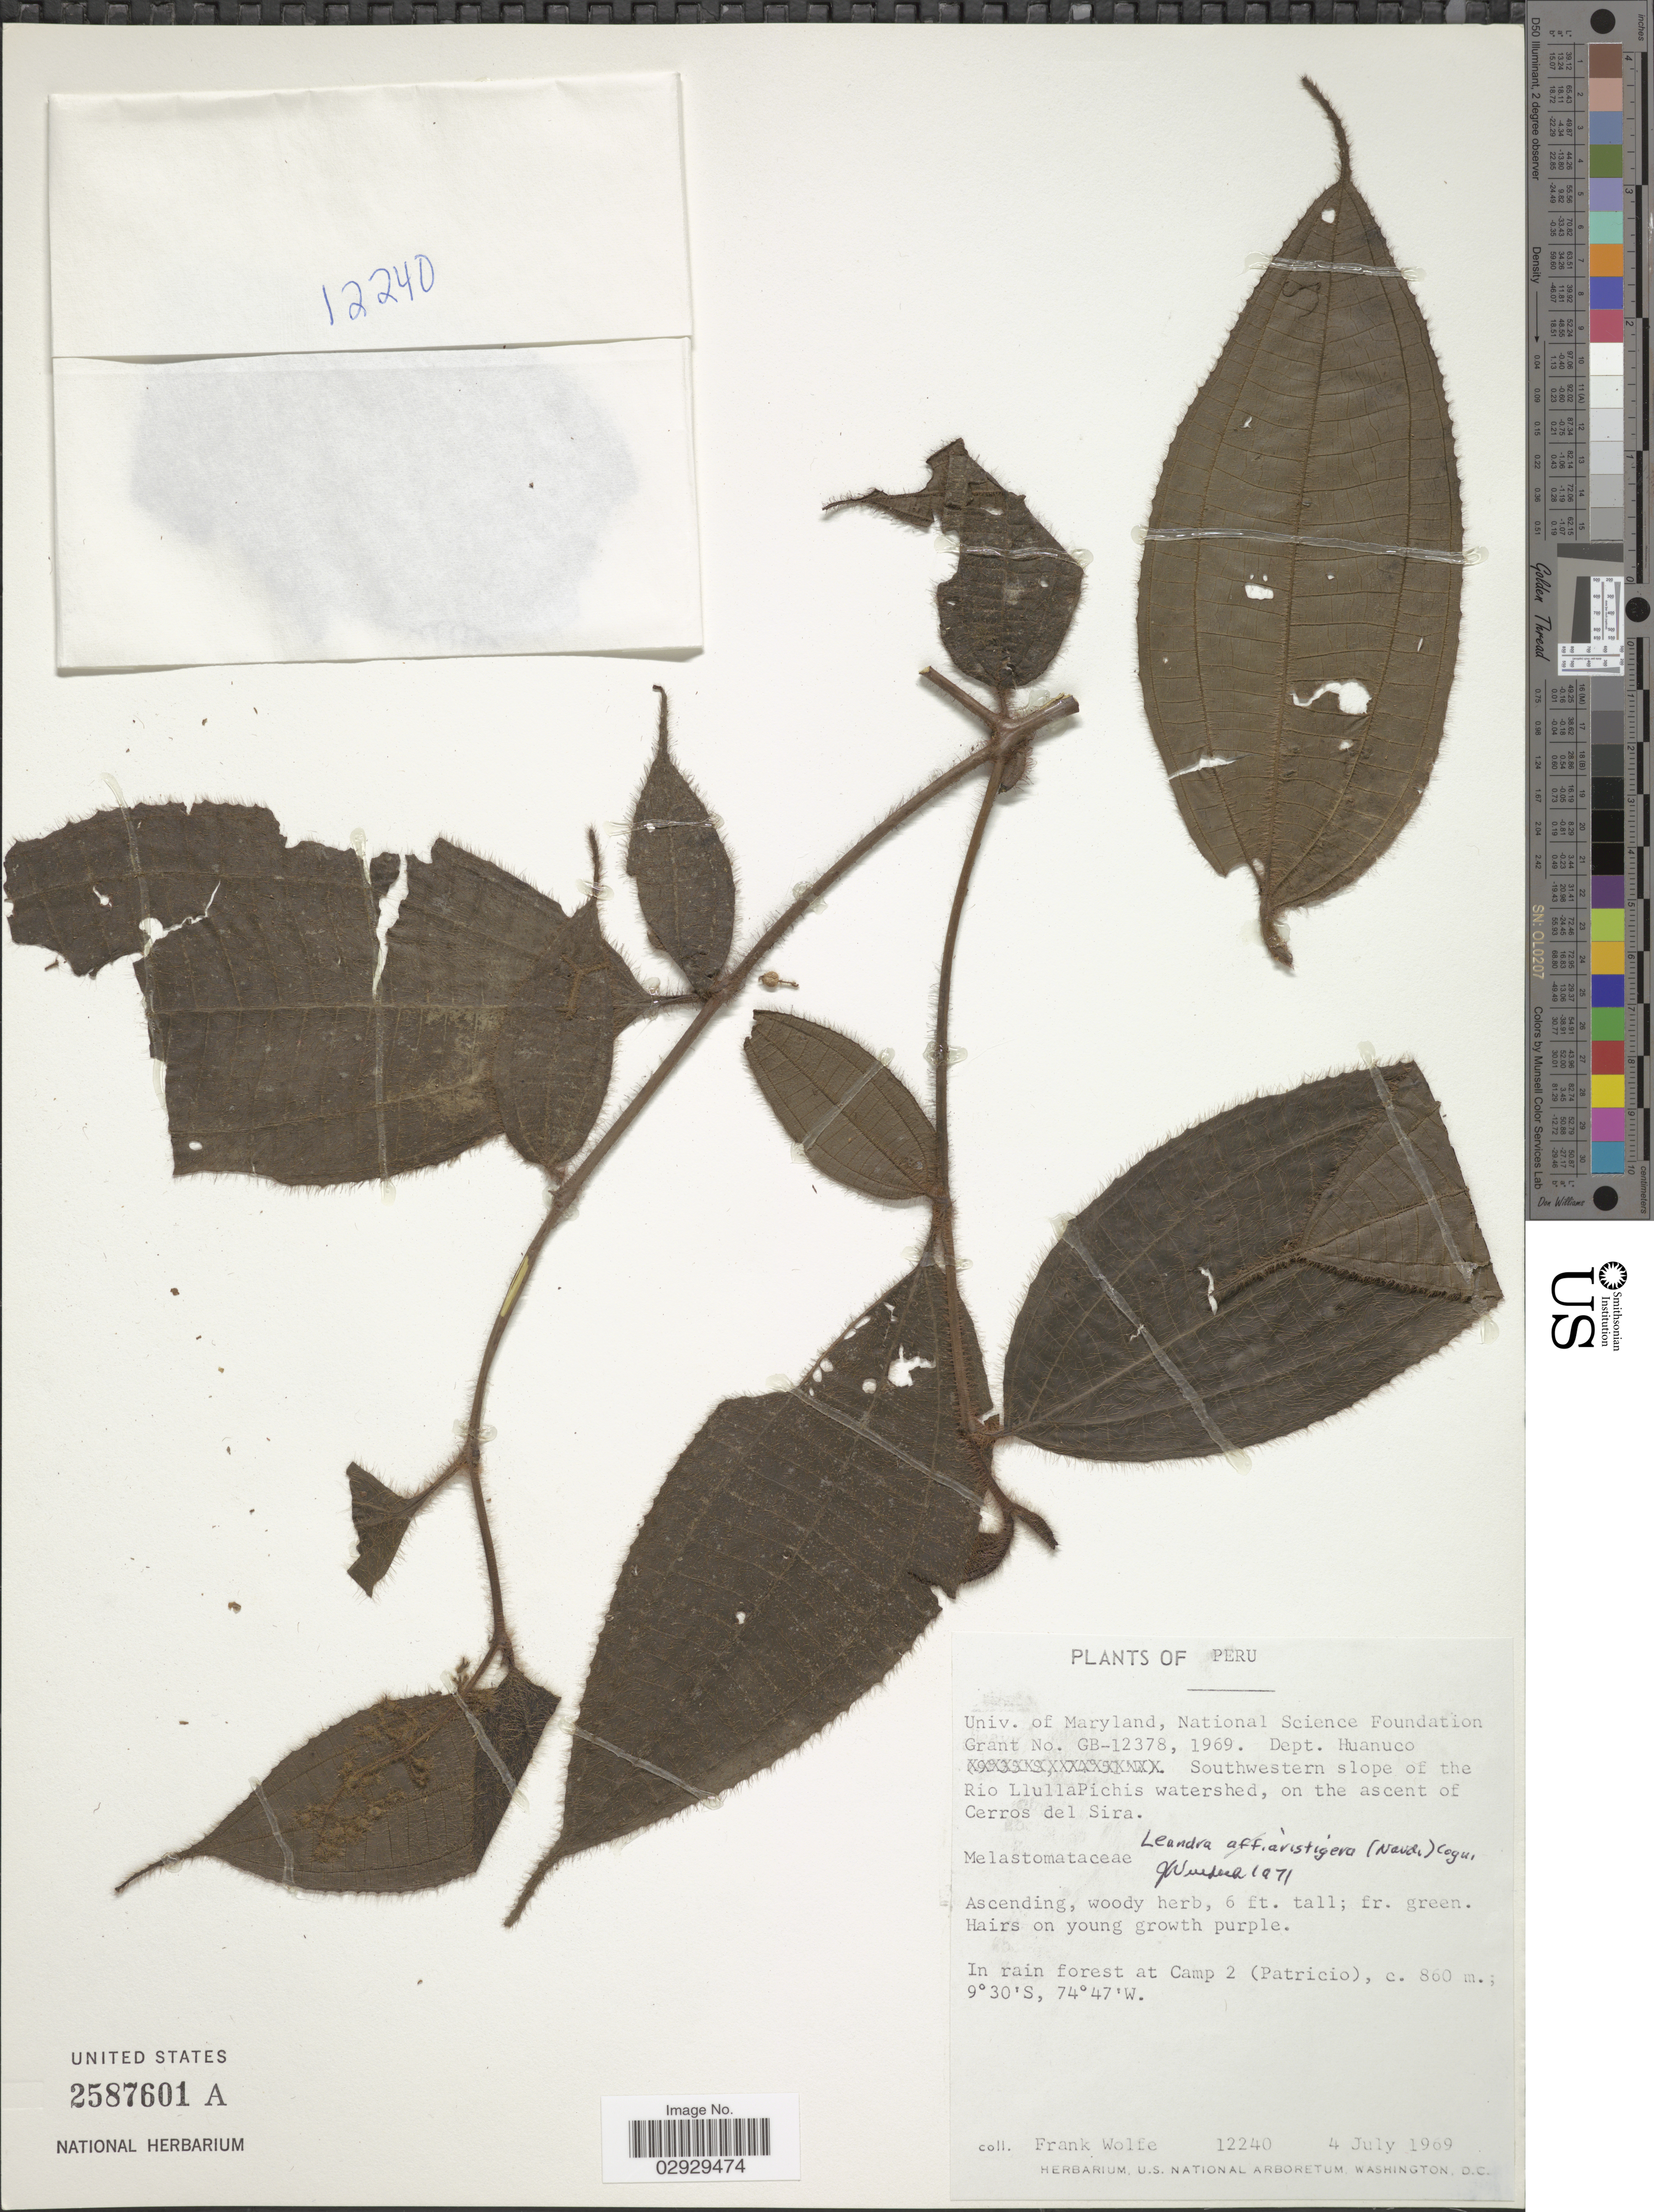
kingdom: Plantae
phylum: Tracheophyta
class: Magnoliopsida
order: Myrtales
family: Melastomataceae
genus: Leandra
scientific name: Leandra aristigera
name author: (Naudin) Cogn.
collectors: F. Wolfe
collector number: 12240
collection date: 1969-07-04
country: Peru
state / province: Huánuco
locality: Dept. Huanuco. Southwestern slope of the Rio LlullaPichis watershed, on the ascent of Cerros del Sira. In rain forest at Camp 2 (Patricio).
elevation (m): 860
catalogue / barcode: US 2587601A